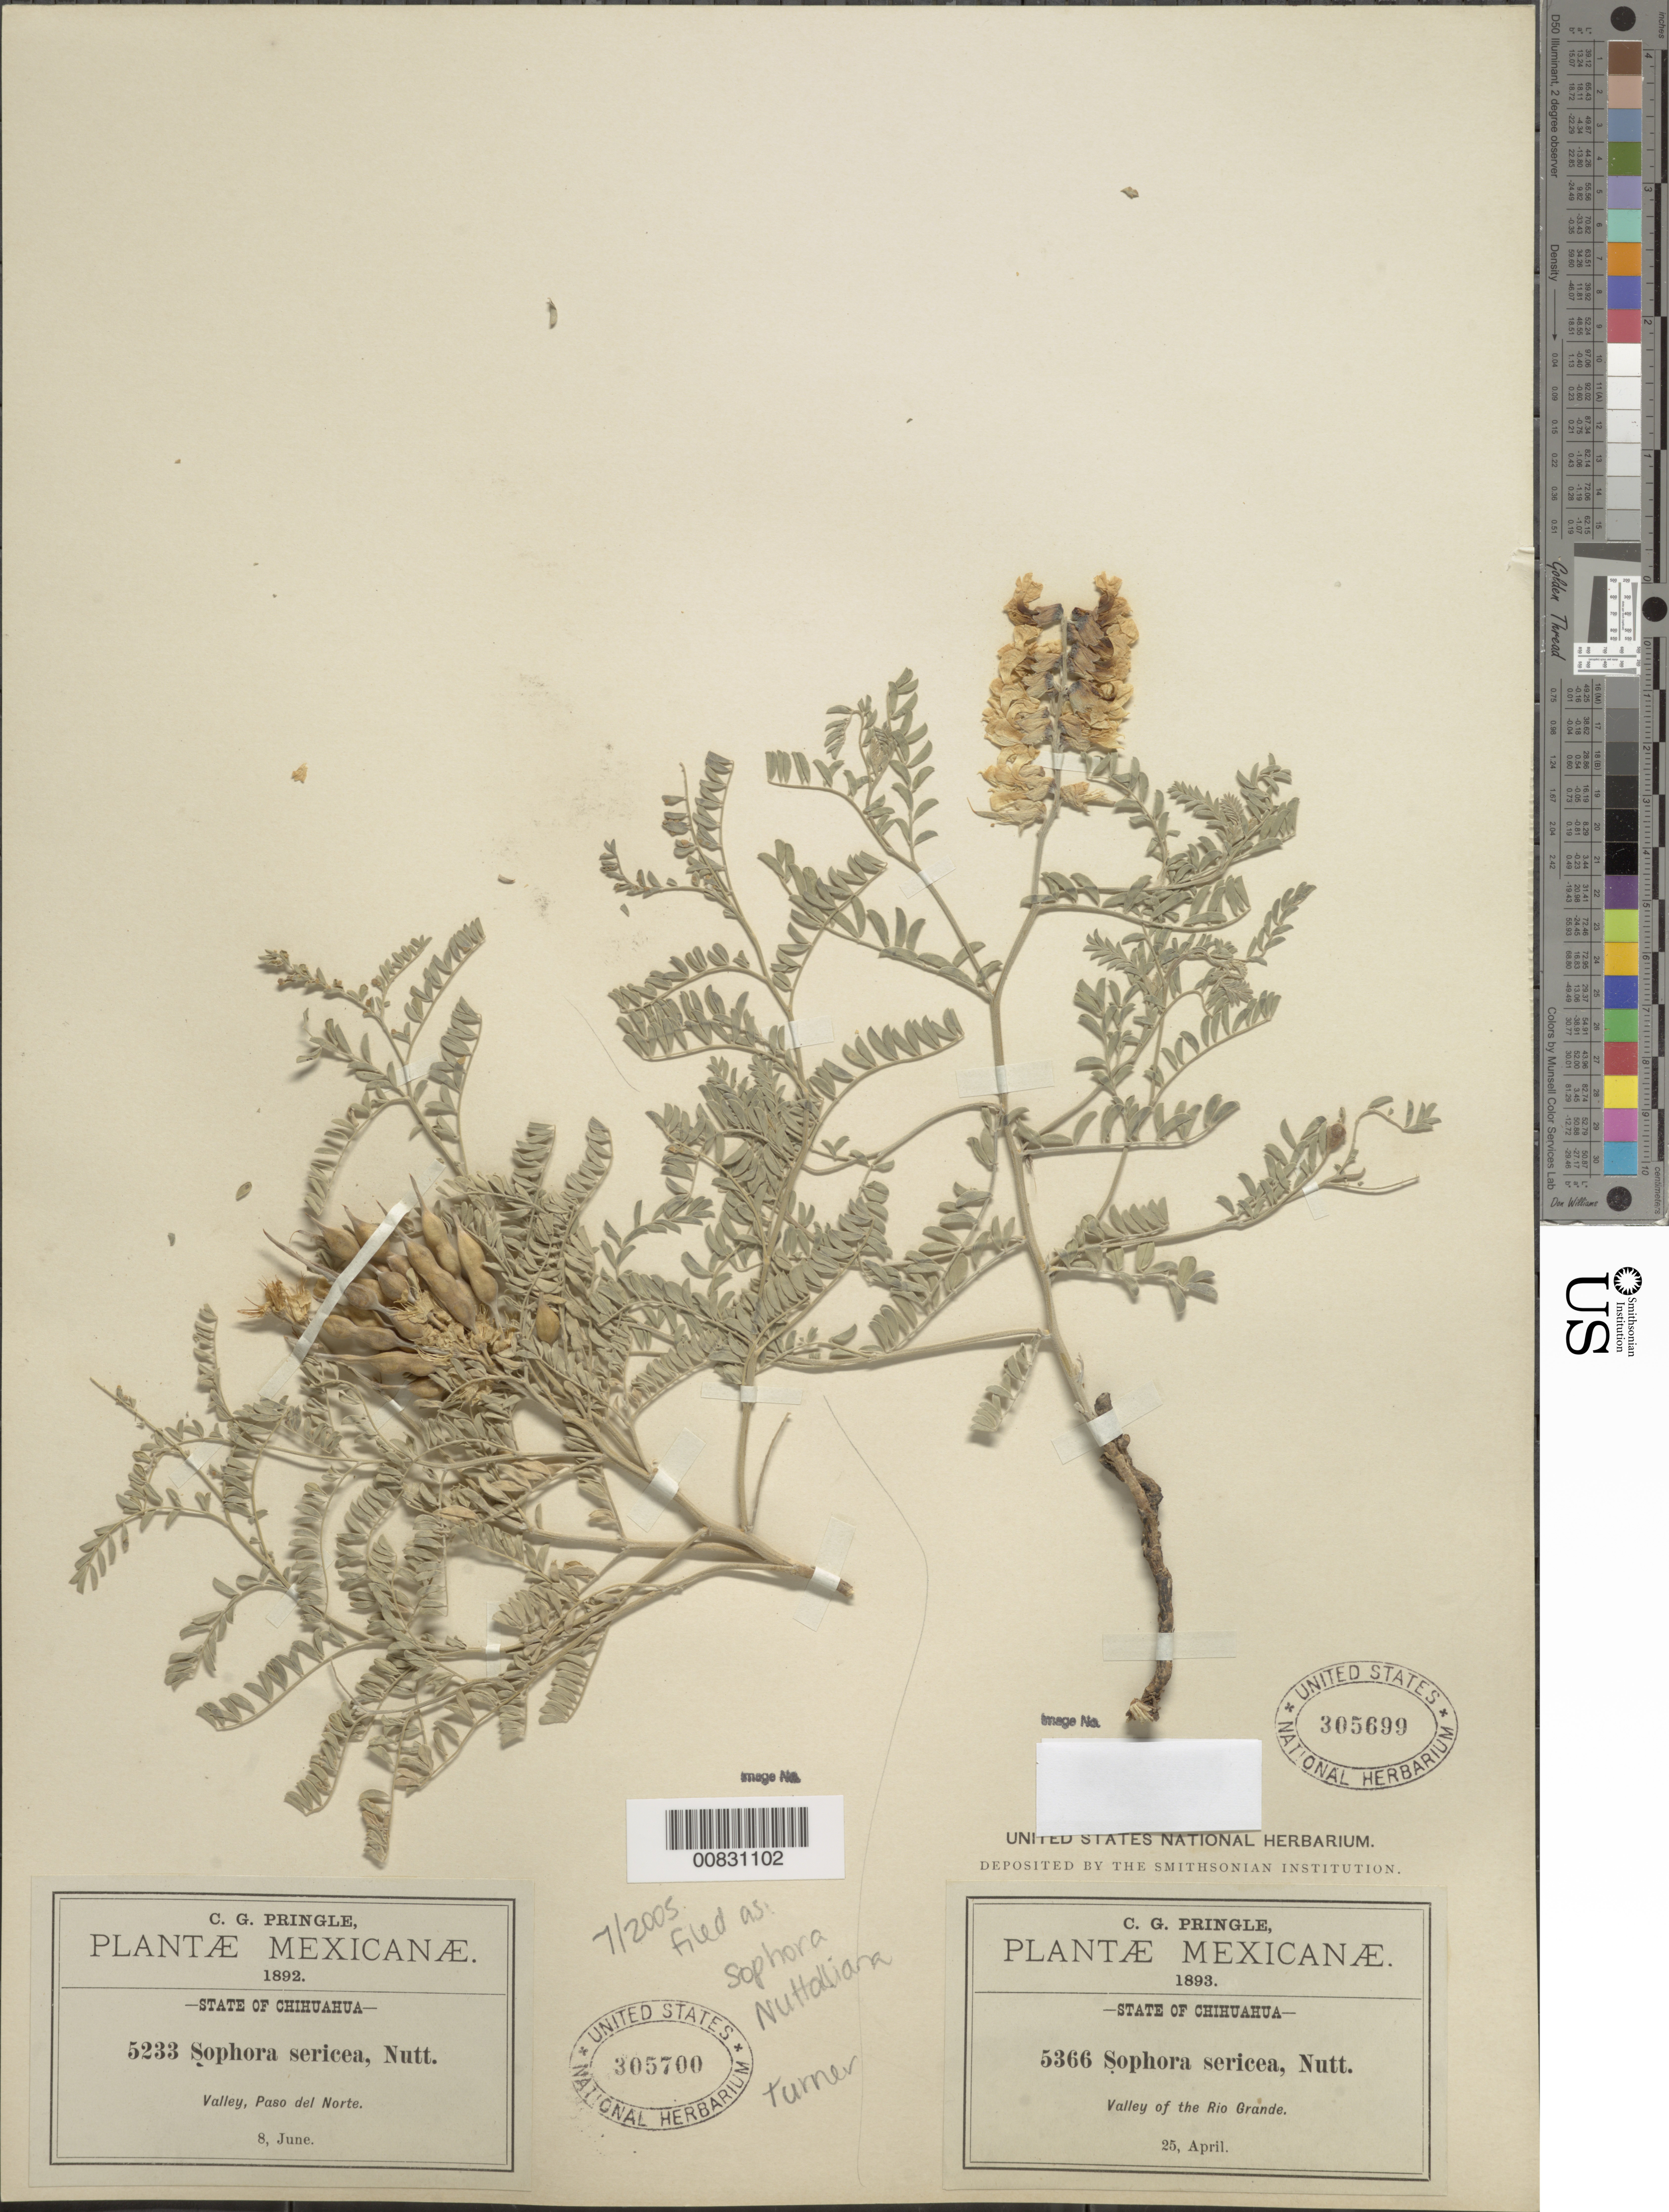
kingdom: Plantae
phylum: Tracheophyta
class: Magnoliopsida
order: Fabales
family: Fabaceae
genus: Sophora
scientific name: Sophora nuttalliana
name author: B.L. Turner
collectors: C. G. Pringle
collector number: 5233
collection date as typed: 08 Jun 1892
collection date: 1892-06-08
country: Mexico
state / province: Chihuahua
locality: Valley, Paso del Norte, Chihuahua.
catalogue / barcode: US 305700